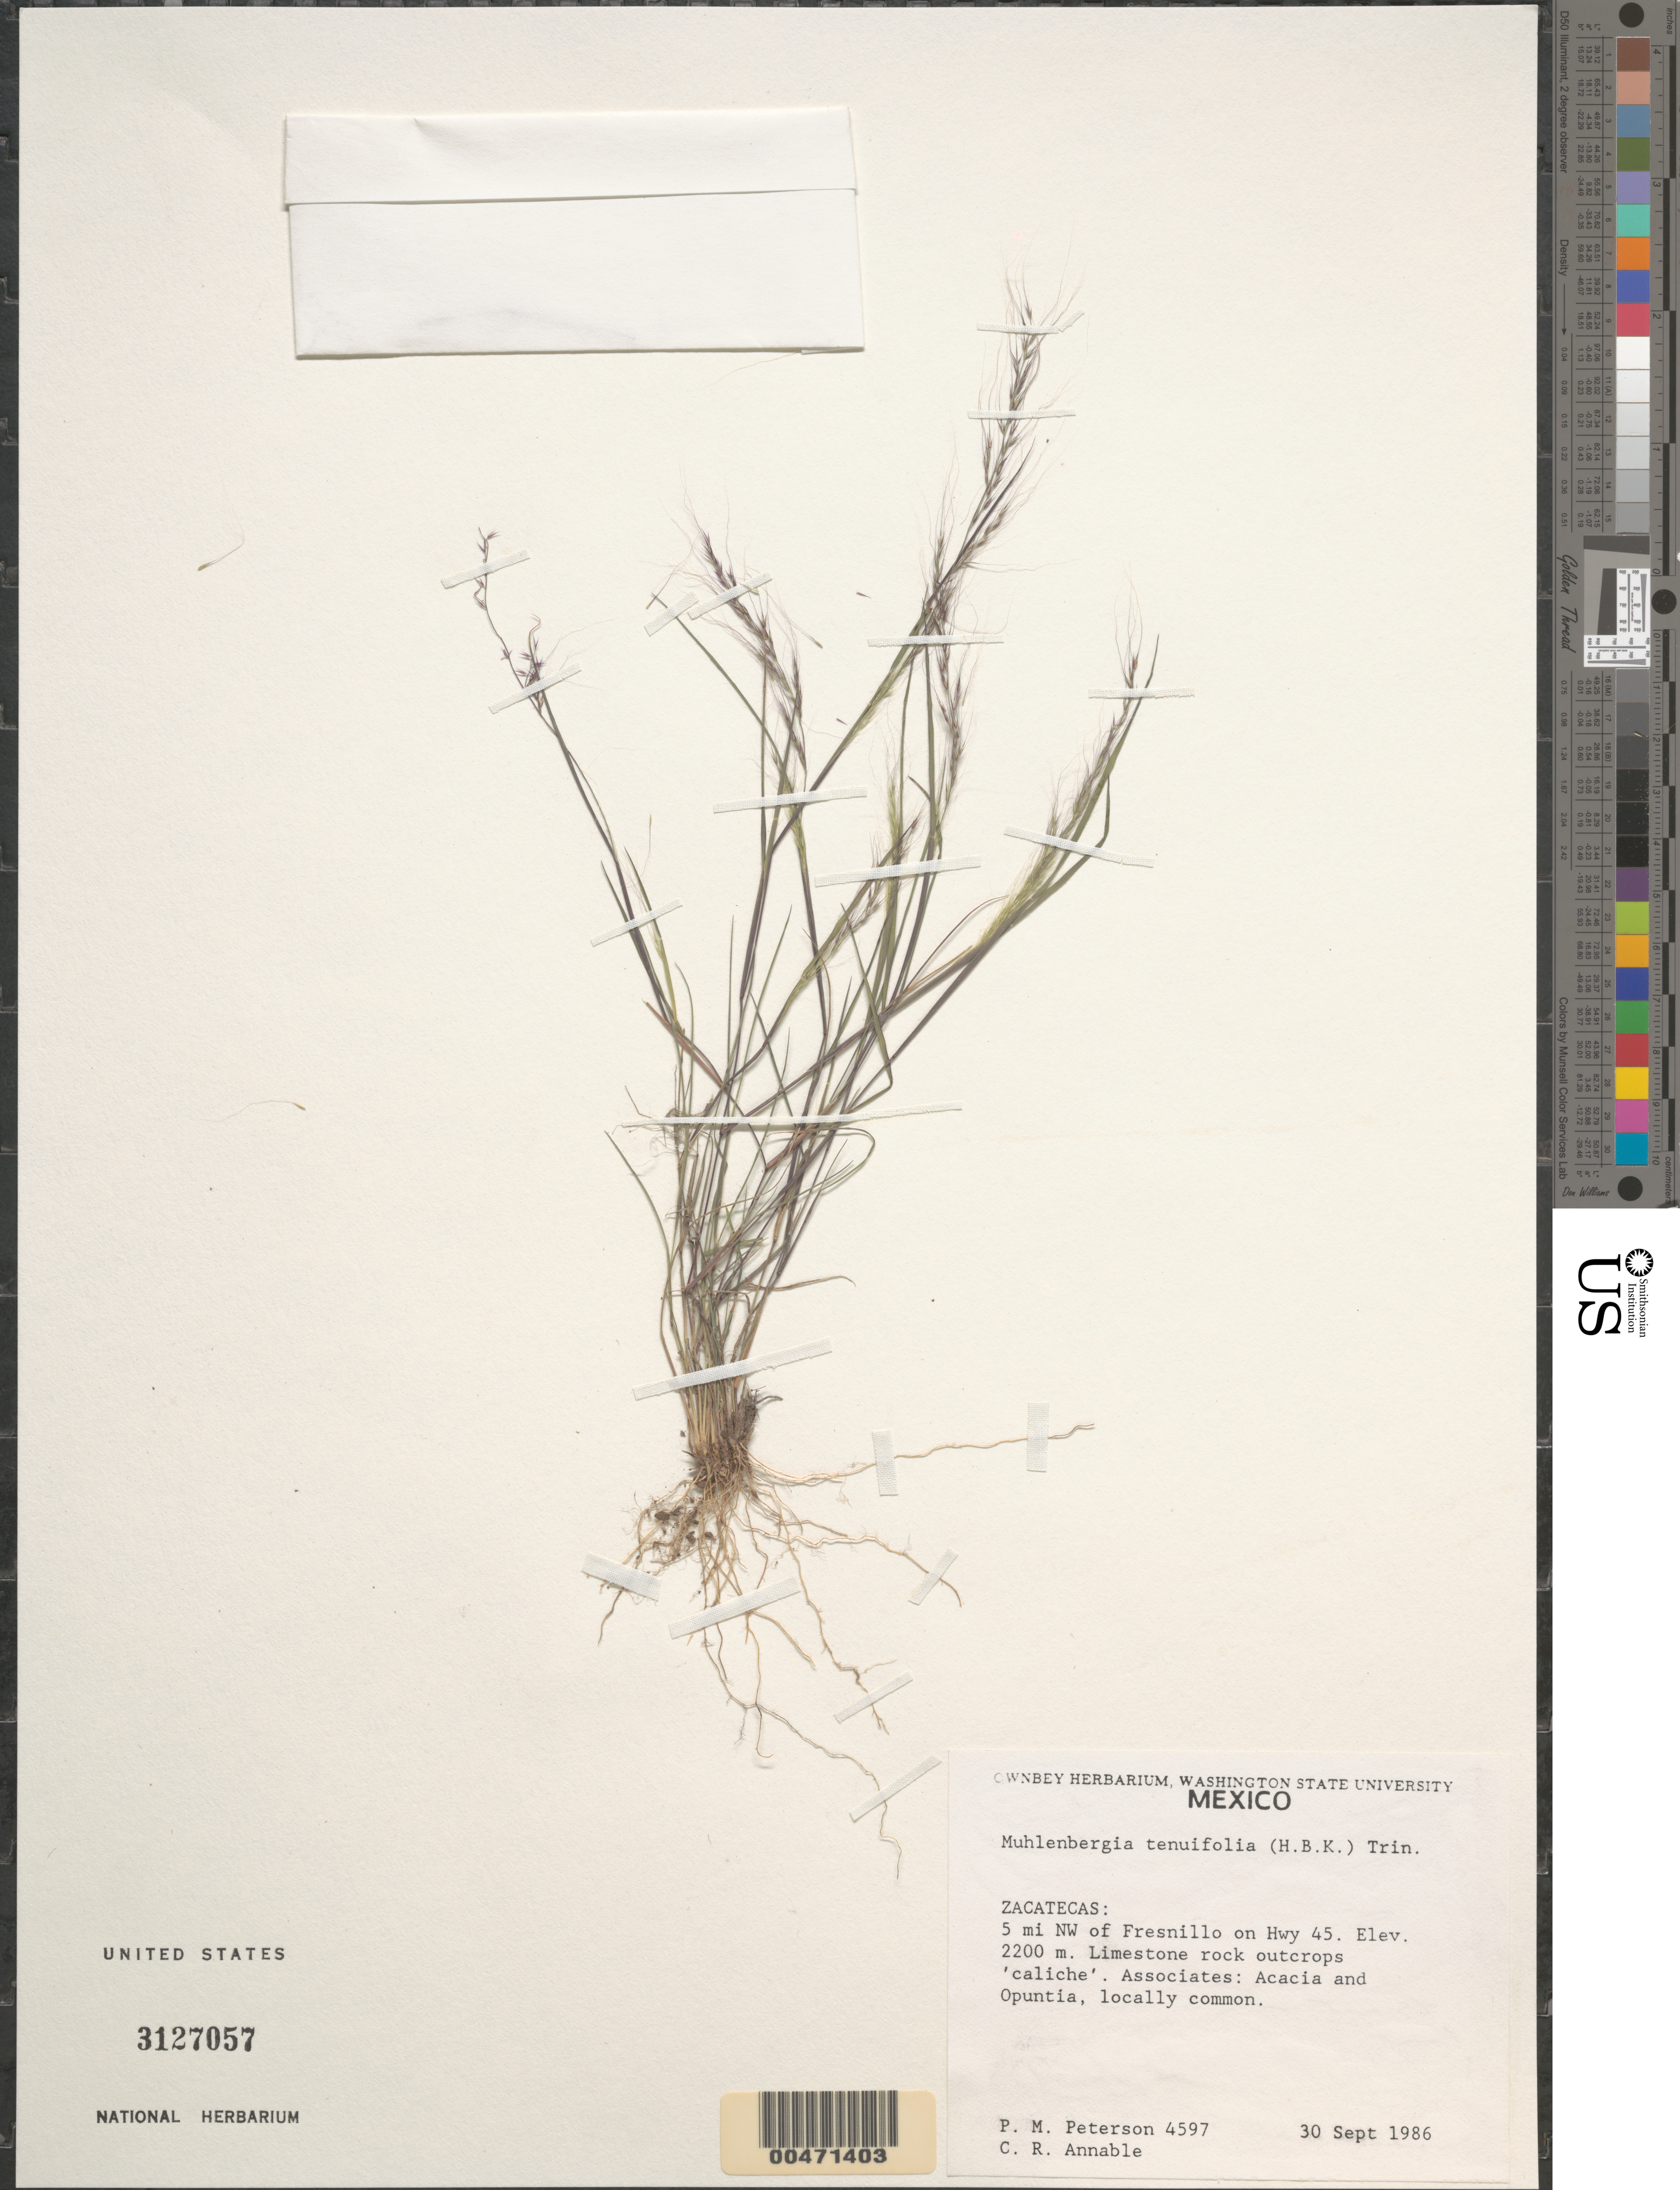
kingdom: Plantae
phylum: Tracheophyta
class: Liliopsida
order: Poales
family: Poaceae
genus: Muhlenbergia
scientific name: Muhlenbergia tenuifolia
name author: (Kunth) Kunth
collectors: P. M. Peterson & C. R. Annable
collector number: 04597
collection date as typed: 30 Sep 1986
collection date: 1986-09-30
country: Mexico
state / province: Zacatecas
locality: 5.0 miles NW of Fresnilla on Hwy 45.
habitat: Limestone rock outcrops "caliche". Associated with Acacia and Opuntia.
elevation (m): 2200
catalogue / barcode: US 3127057